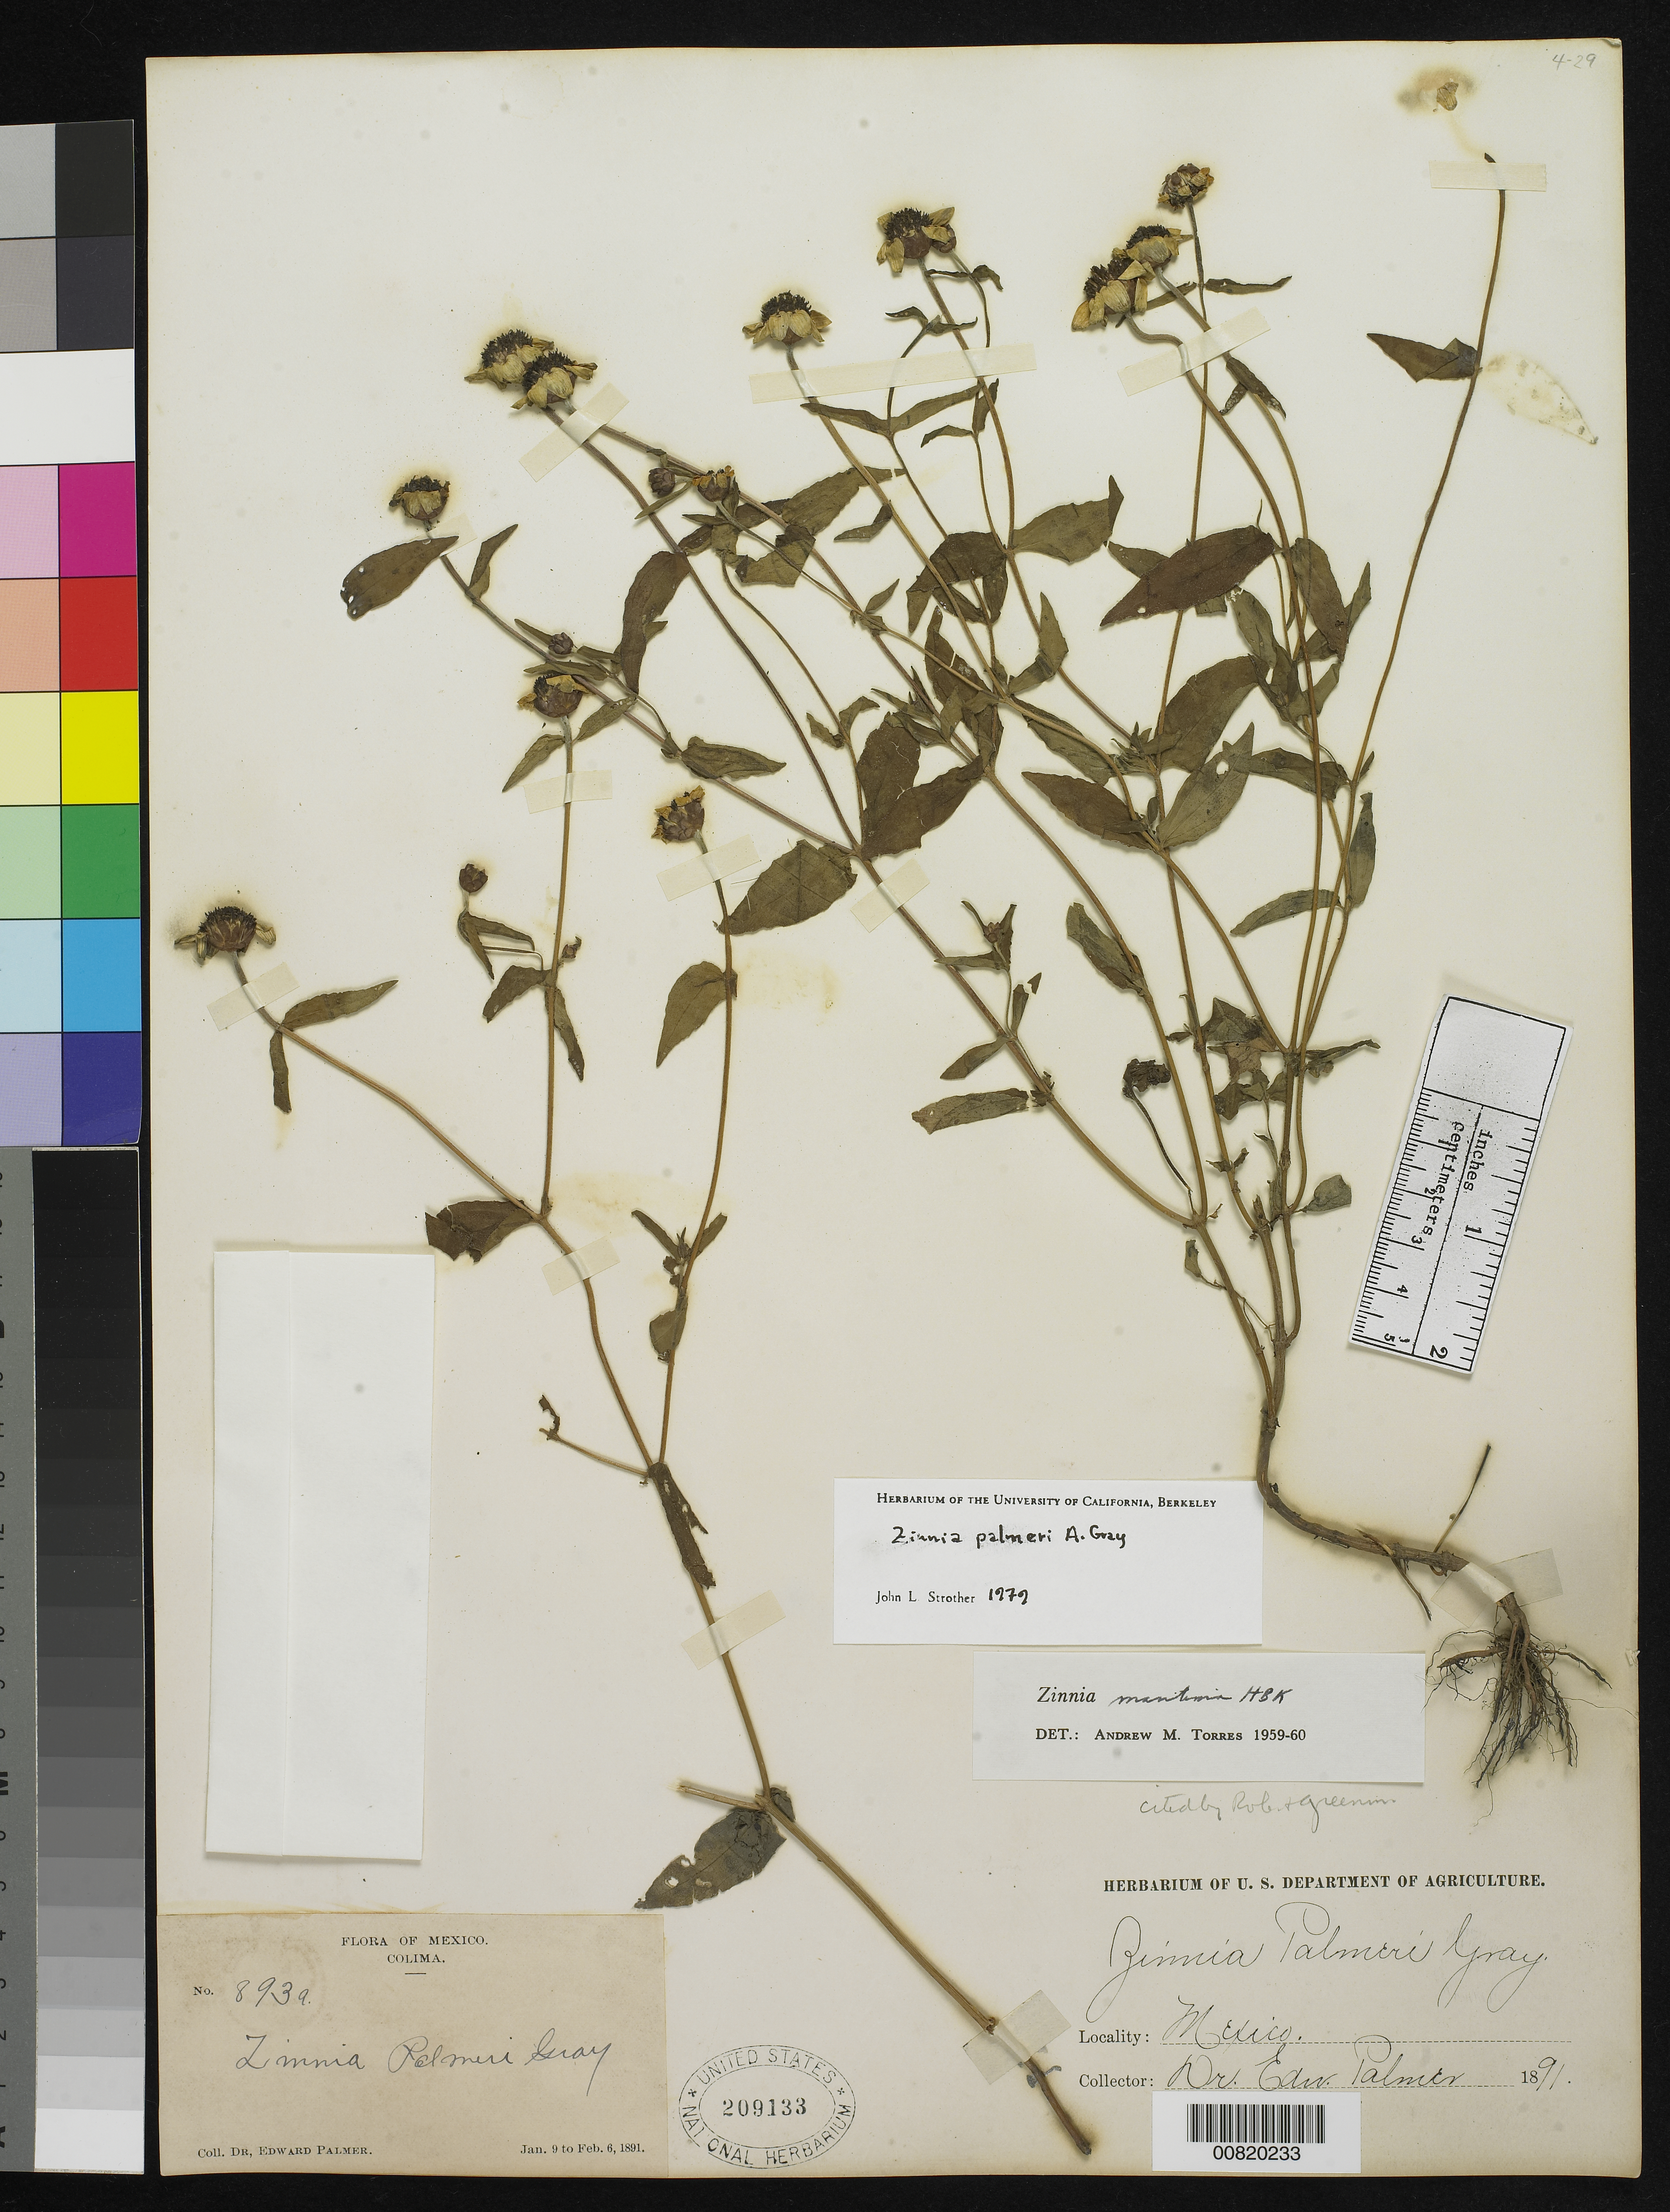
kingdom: Plantae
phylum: Tracheophyta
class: Magnoliopsida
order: Asterales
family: Asteraceae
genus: Zinnia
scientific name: Zinnia palmeri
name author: A. Gray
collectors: E. Palmer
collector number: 893a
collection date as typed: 09 Jan 1891 to 06 Feb 1891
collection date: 1891-01-09/1891-02-06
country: Mexico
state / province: Colima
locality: Colima.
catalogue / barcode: US 209133